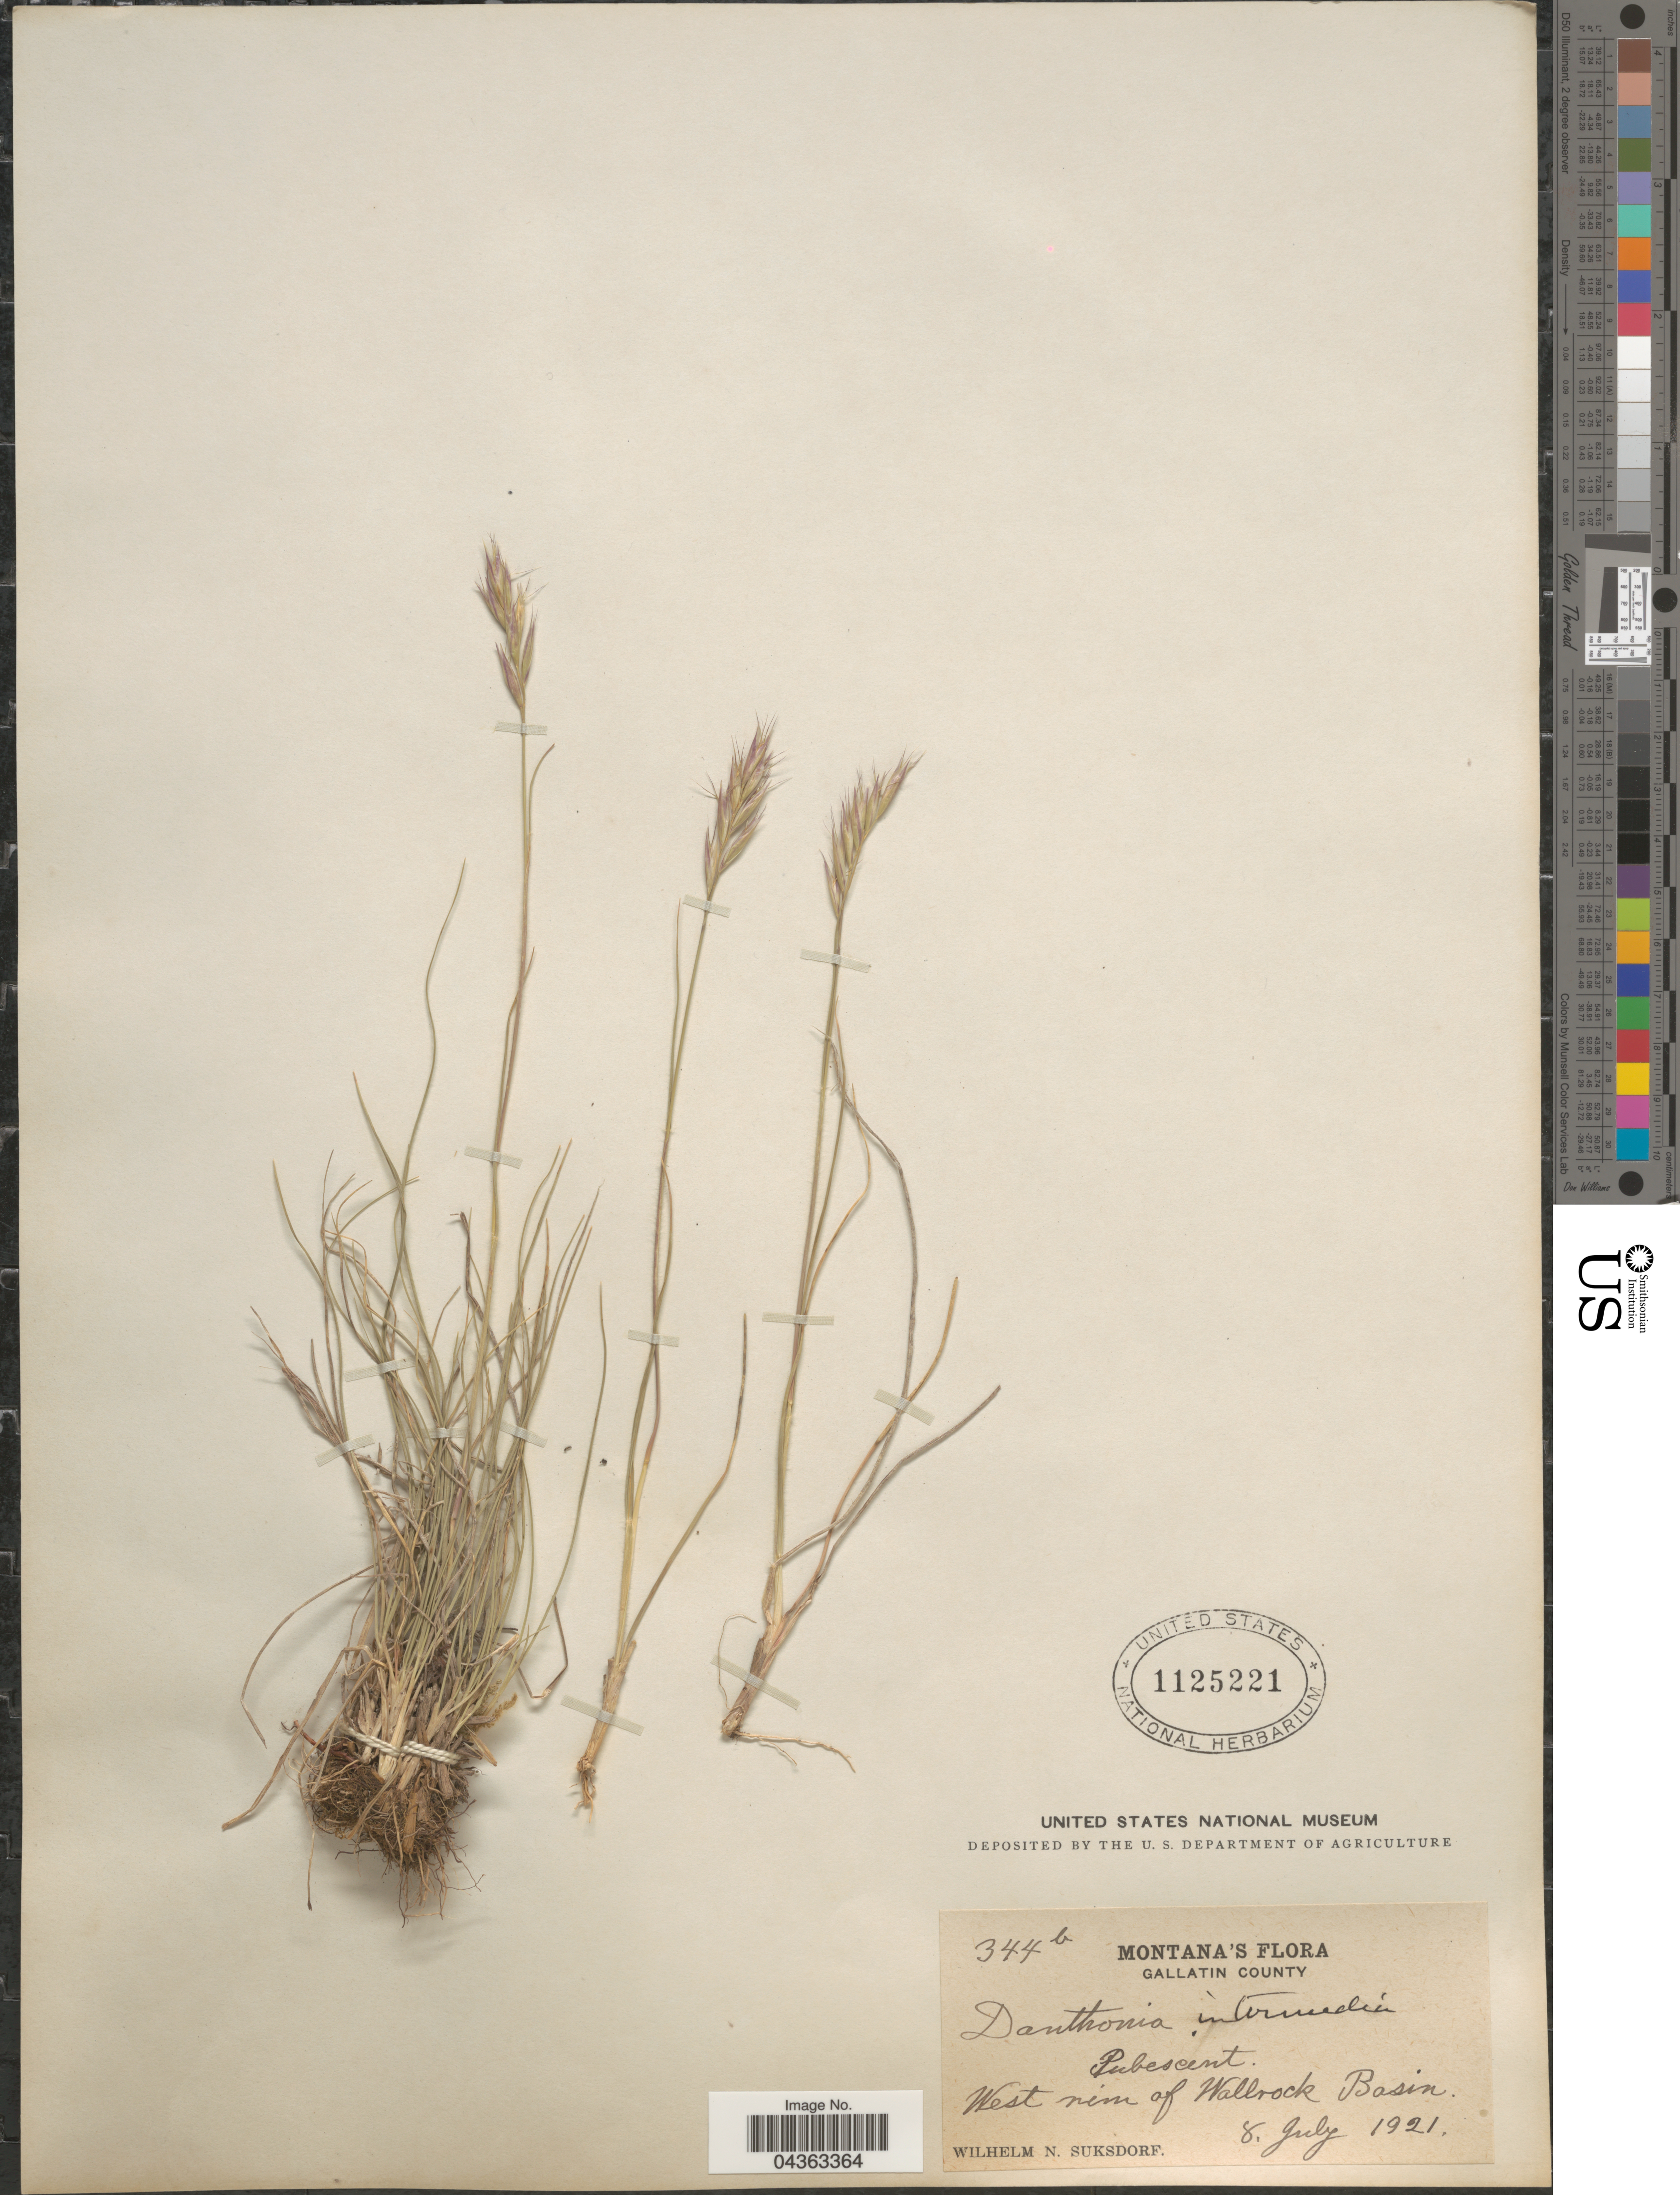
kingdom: Plantae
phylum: Tracheophyta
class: Liliopsida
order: Poales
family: Poaceae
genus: Danthonia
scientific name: Danthonia intermedia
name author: Vasey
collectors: W. N. Suksdorf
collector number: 344b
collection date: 1921-07-08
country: United States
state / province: Montana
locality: Gallatin County. West rim of Wallrock Basin.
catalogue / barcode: US 1125221